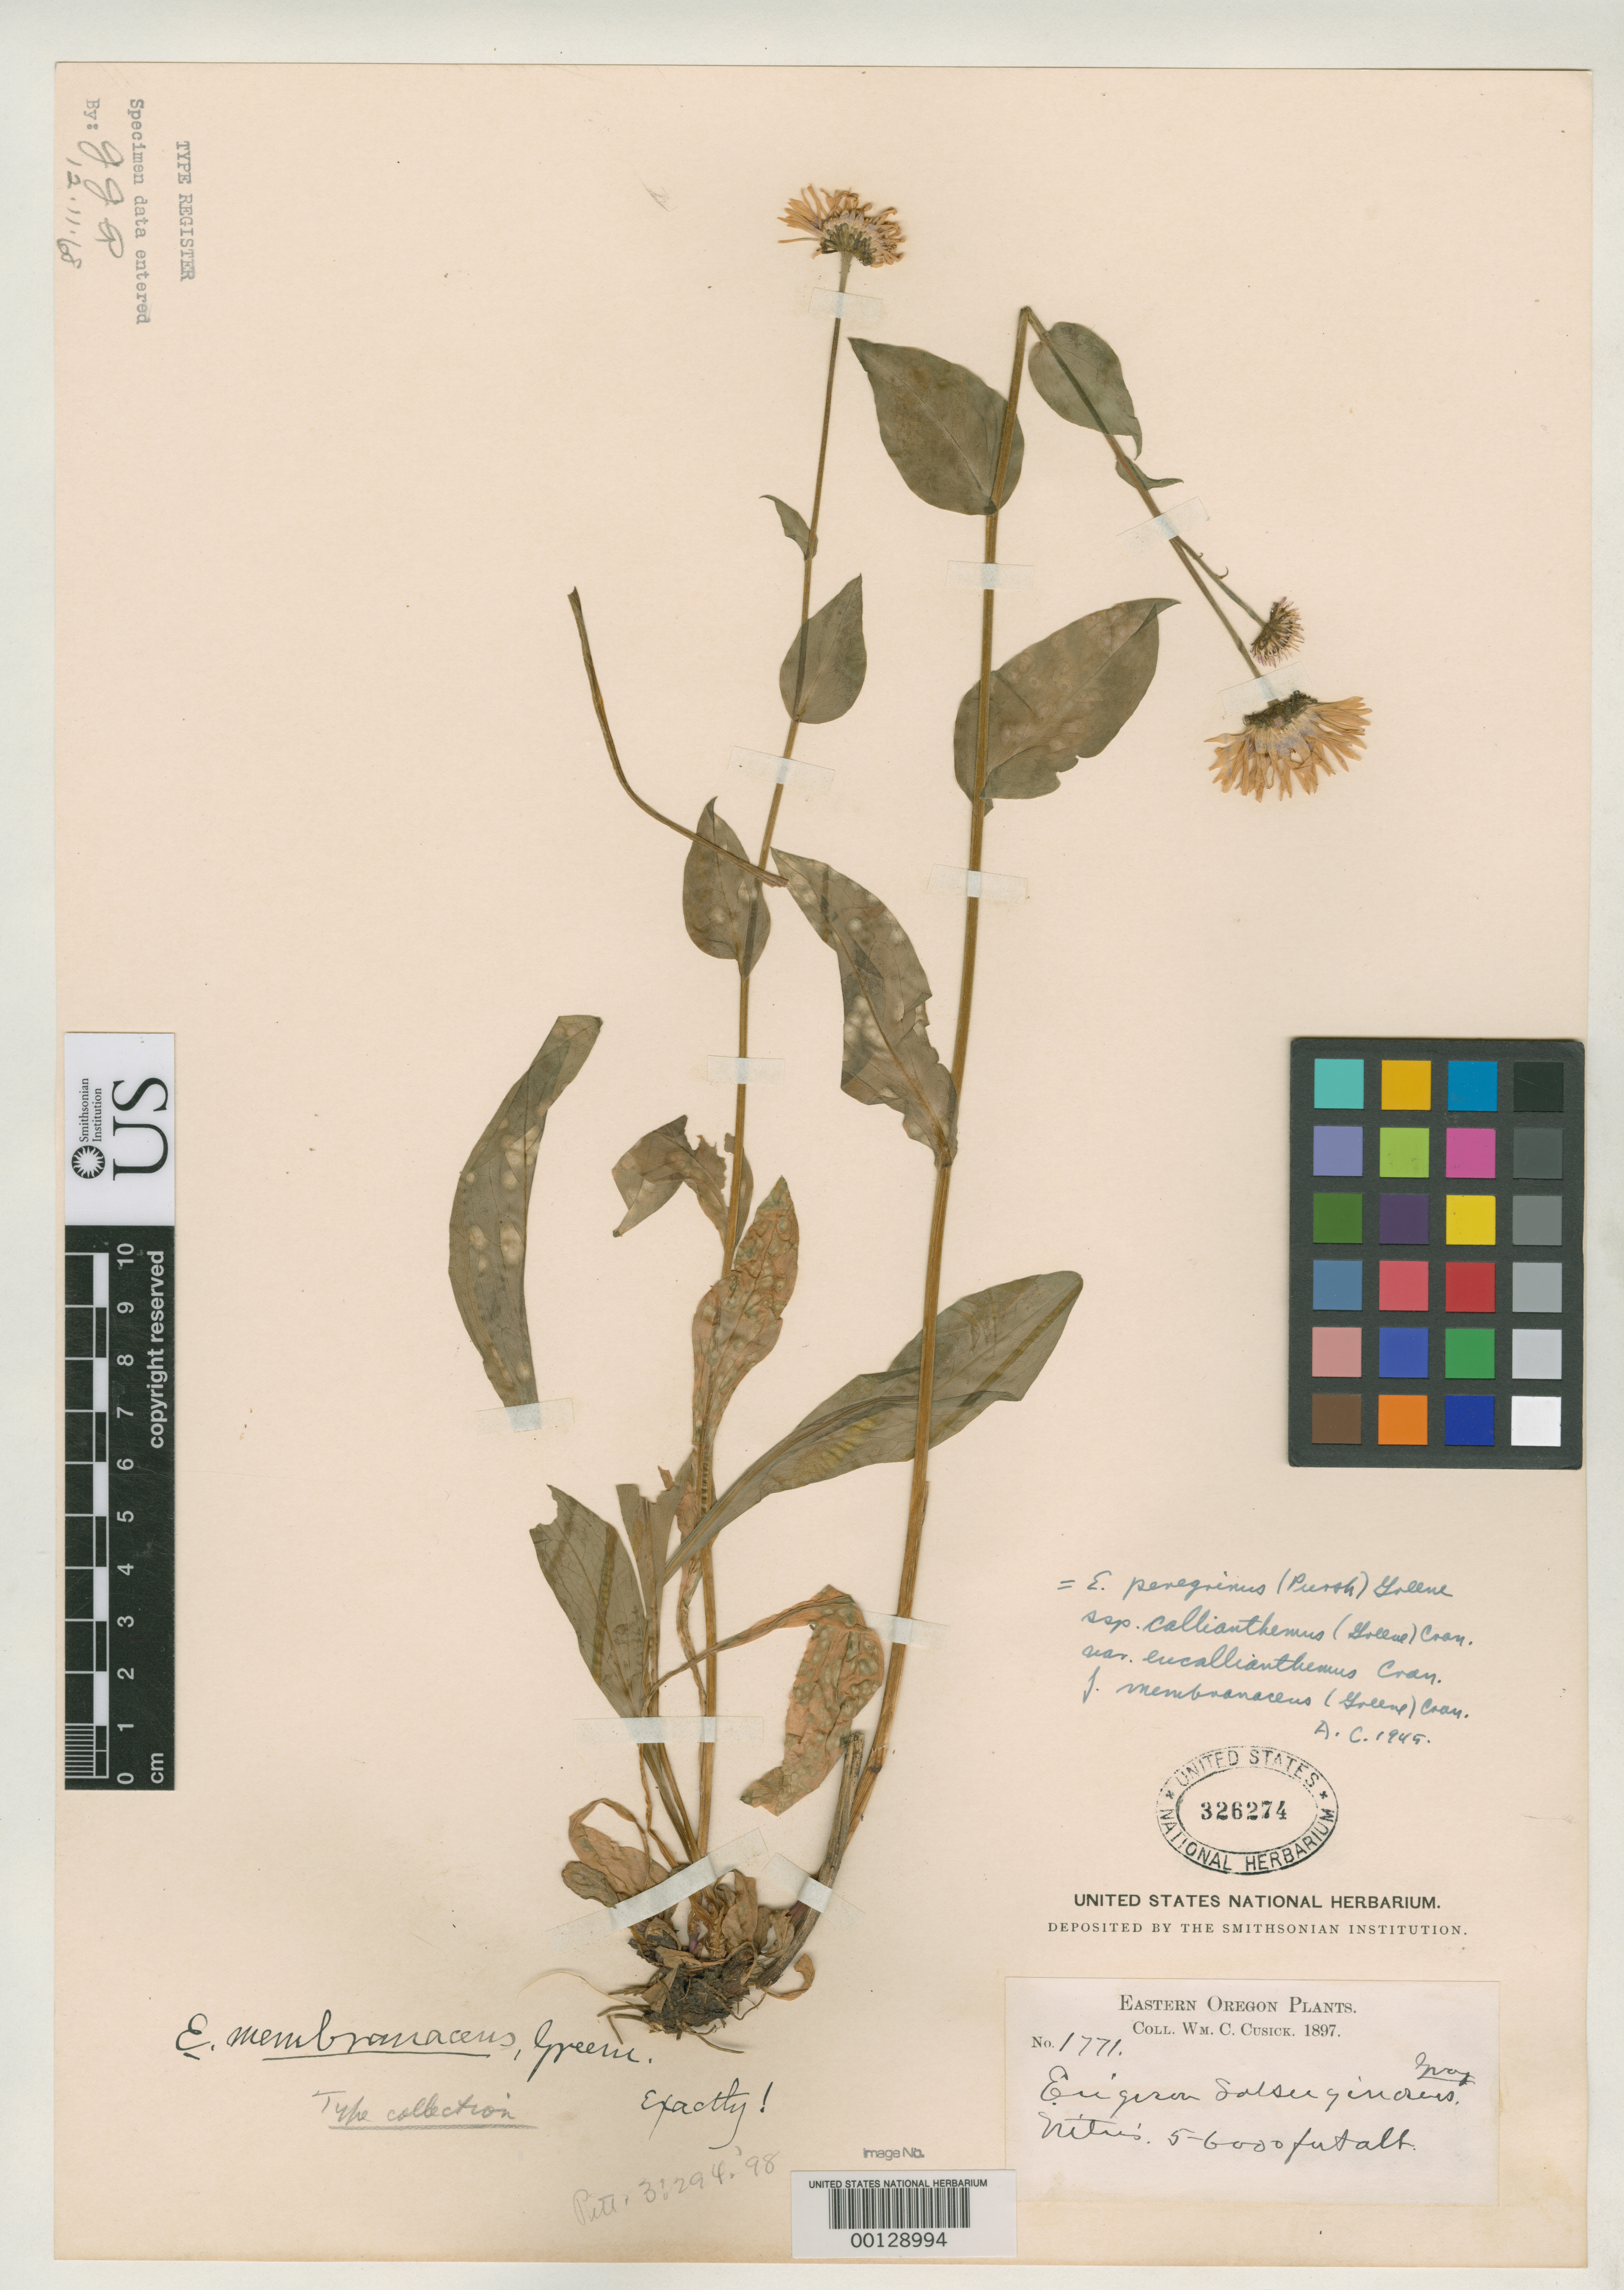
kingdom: Plantae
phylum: Tracheophyta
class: Magnoliopsida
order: Asterales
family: Asteraceae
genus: Erigeron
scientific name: Erigeron membranaceus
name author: Greene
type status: Isotype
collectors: W. C. Cusick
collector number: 1771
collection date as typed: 1897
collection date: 1897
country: United States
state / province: Oregon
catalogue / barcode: US 326274